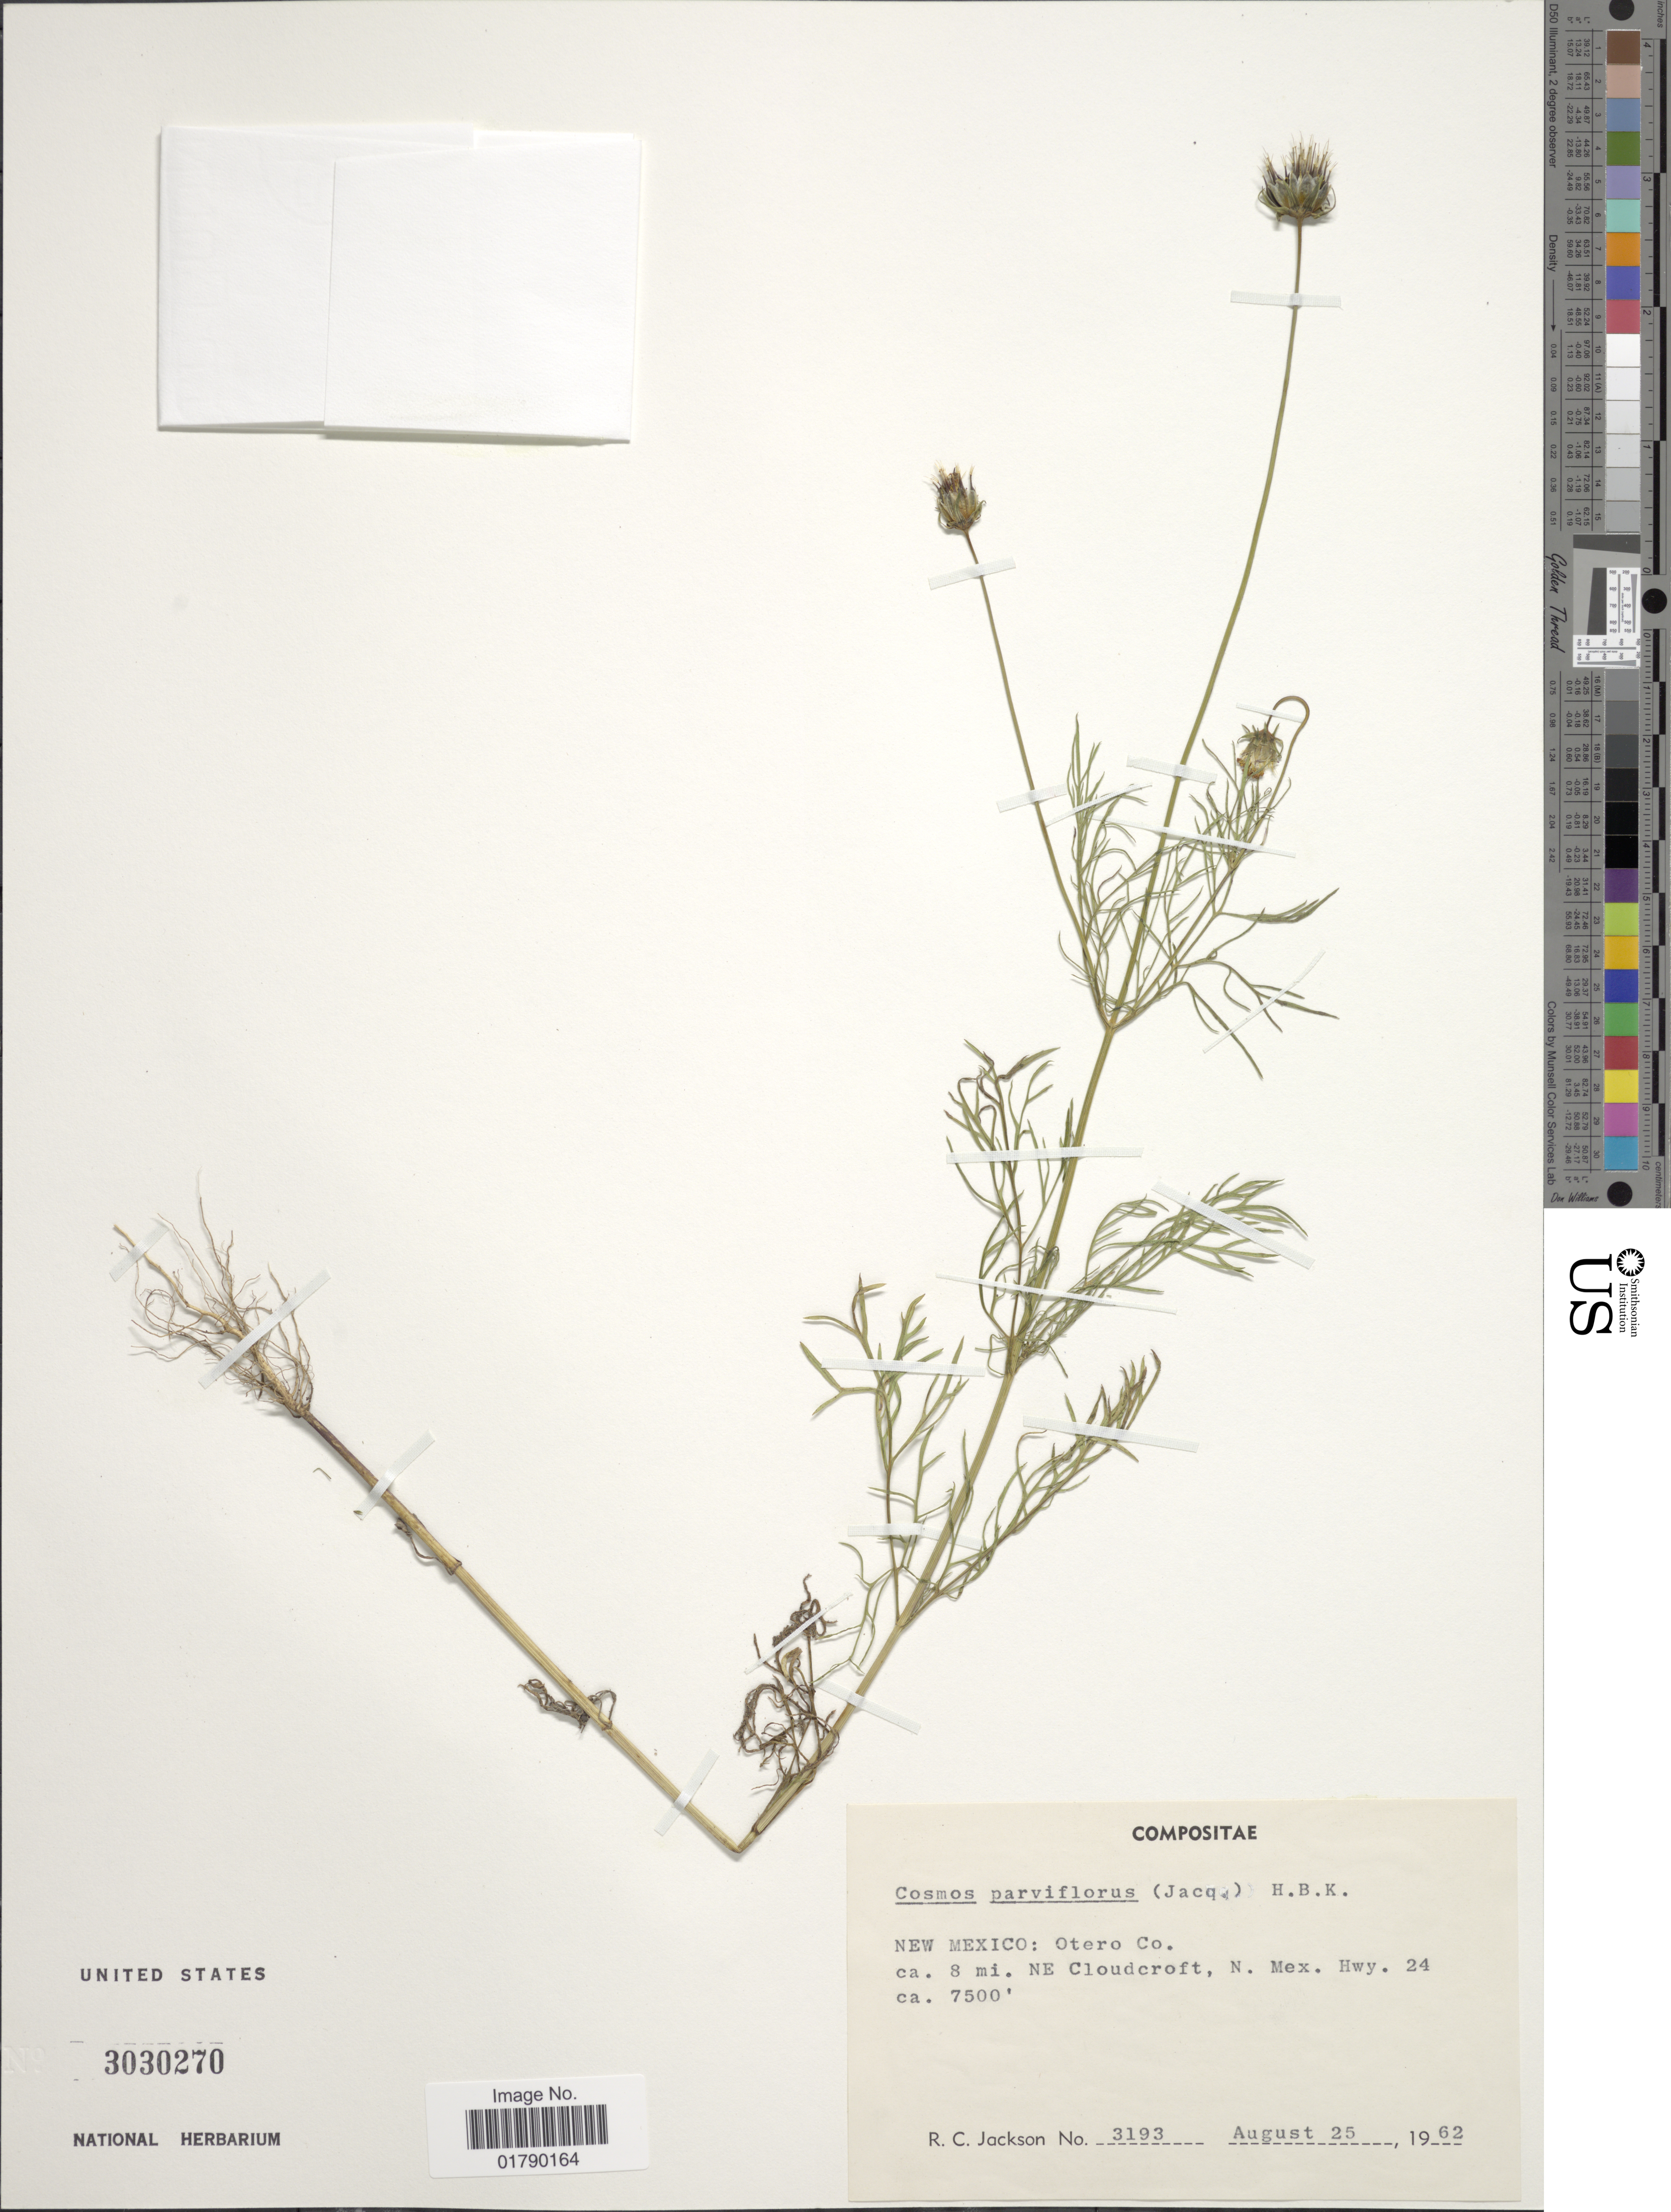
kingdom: Plantae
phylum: Tracheophyta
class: Magnoliopsida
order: Asterales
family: Asteraceae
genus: Cosmos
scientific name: Cosmos parviflorus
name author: (Jacq.) Pers.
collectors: R. C. Jackson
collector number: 3193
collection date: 1962-08-25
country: United States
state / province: New Mexico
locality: Otero Co. ca. 8 mi. NE Cloudcroft, N. Mex. Hwy 24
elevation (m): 2286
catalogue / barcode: US 3030270